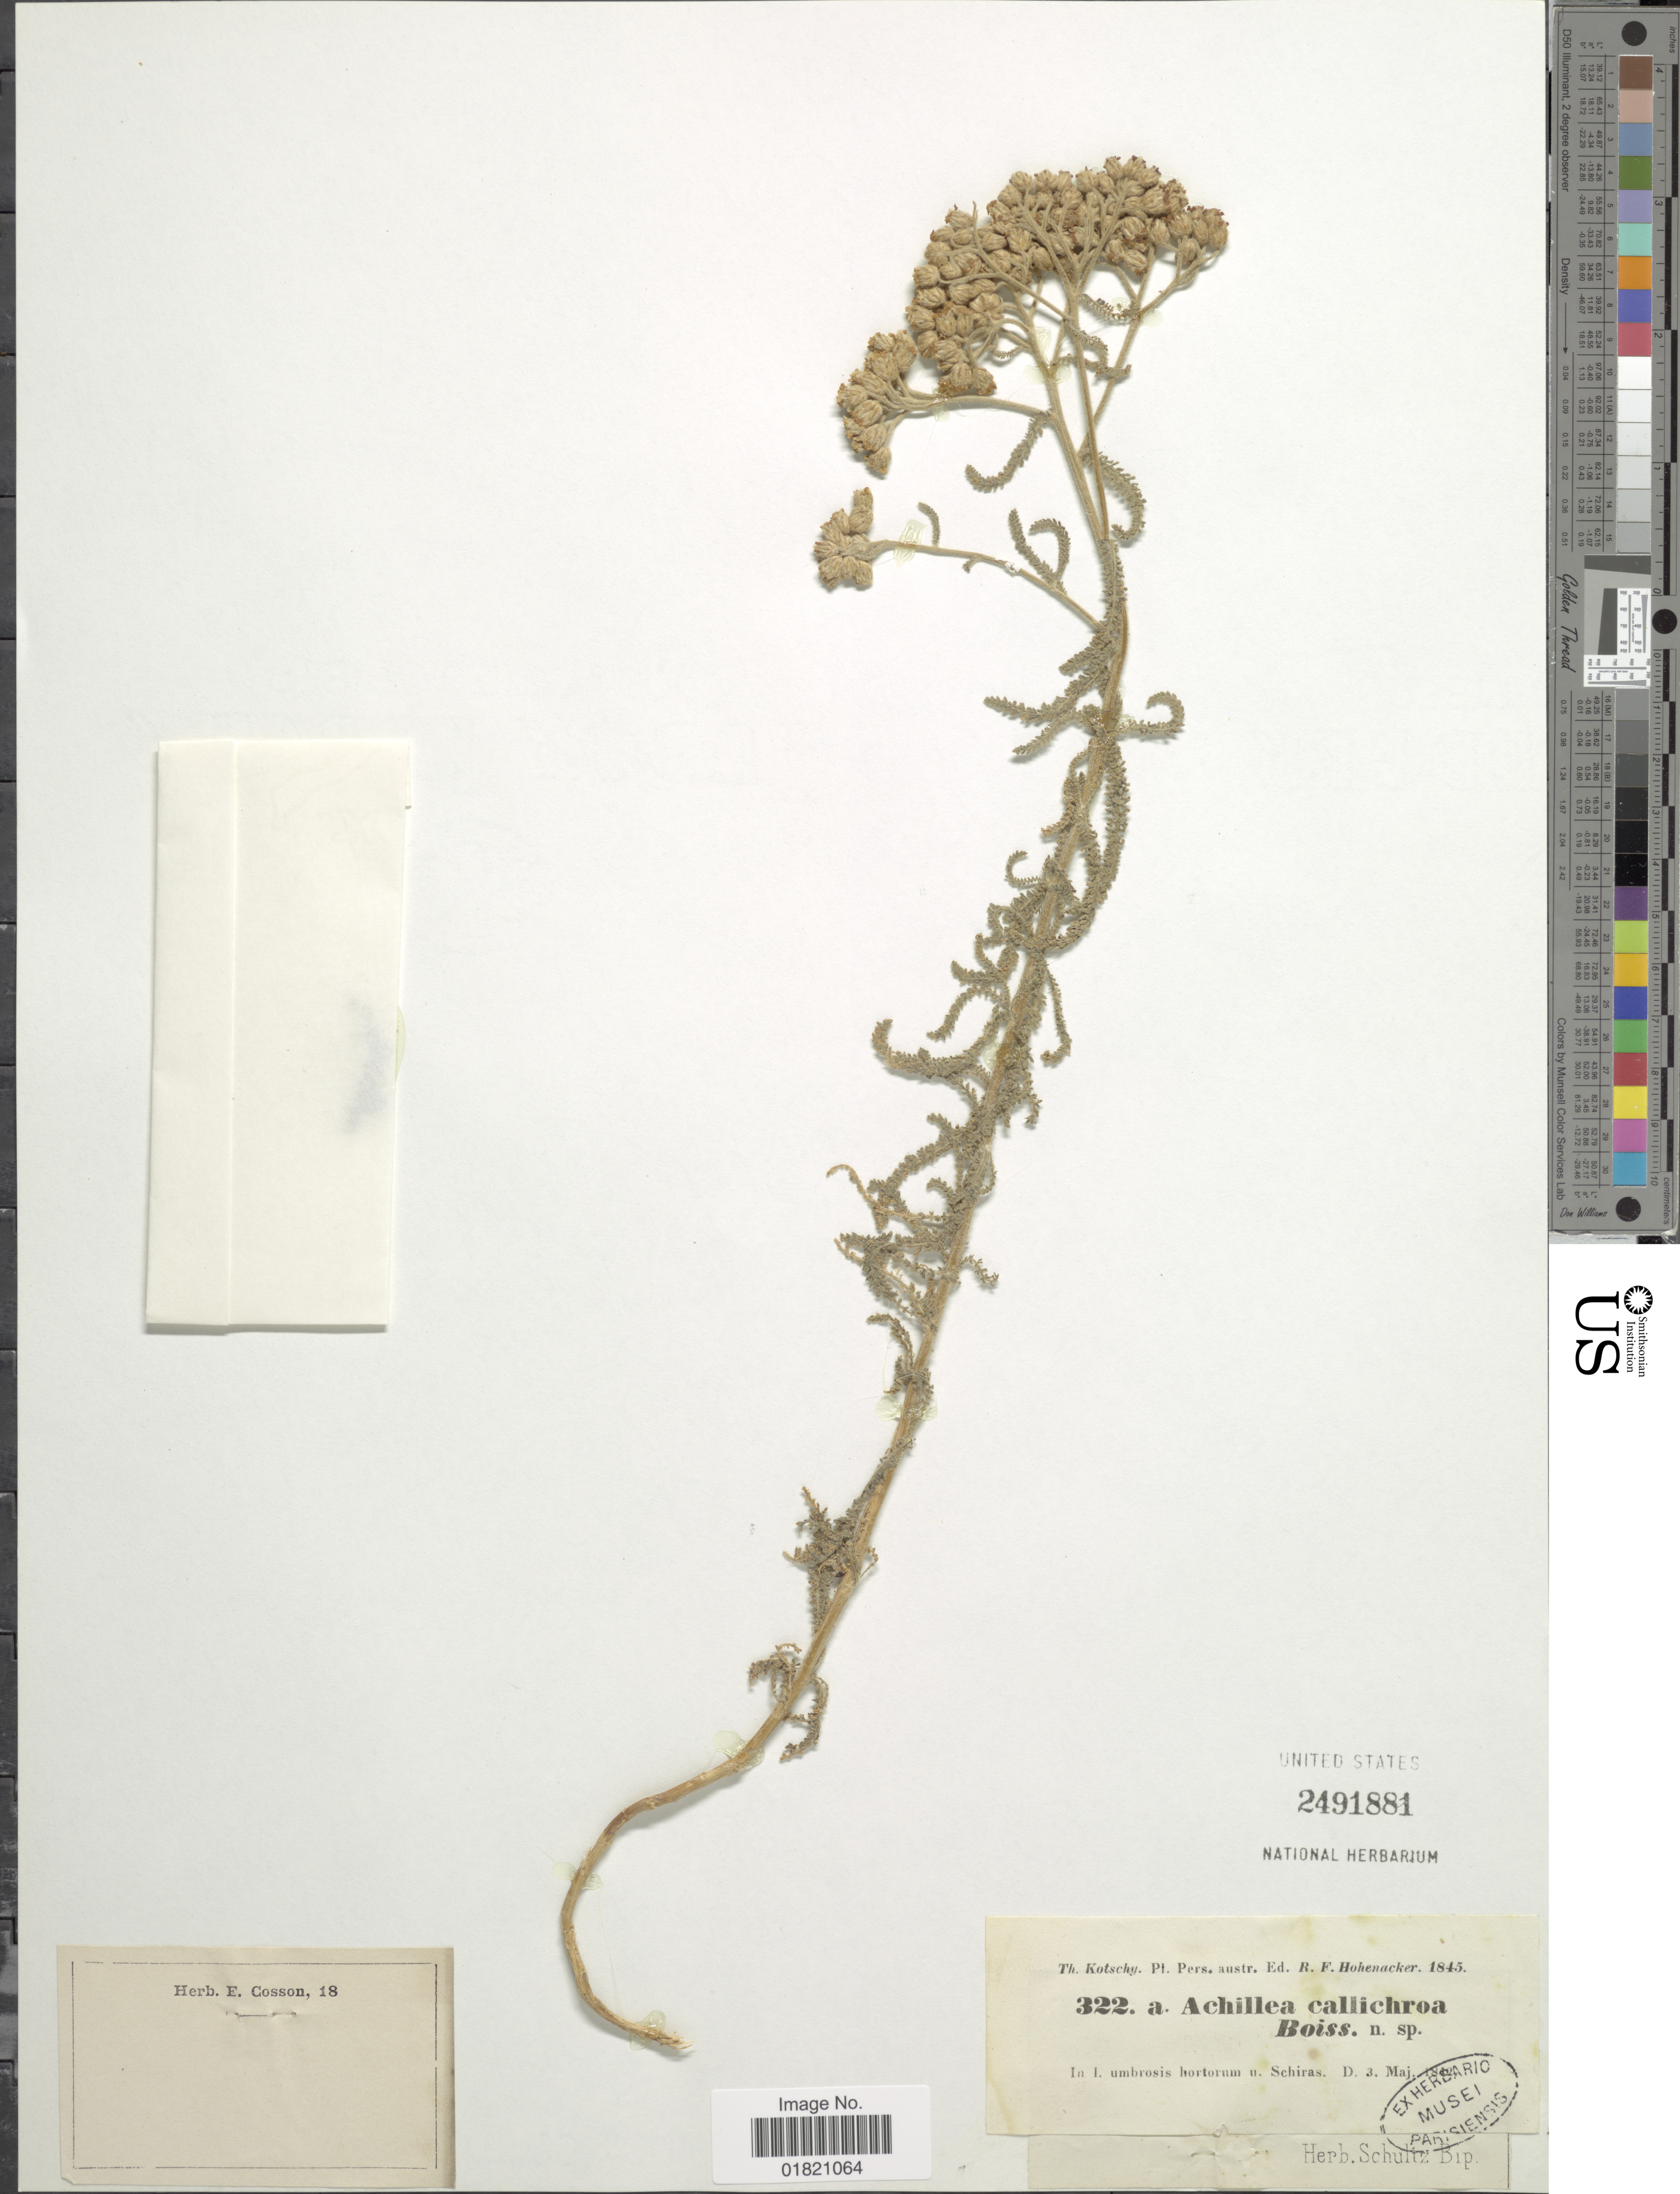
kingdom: Plantae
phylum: Tracheophyta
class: Magnoliopsida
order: Asterales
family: Asteraceae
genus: Achillea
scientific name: Achillea callichroa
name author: Boiss.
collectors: K. G. Kotschy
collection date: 1845-05-03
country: Iran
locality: Pers. austr. in l. umbrosis hortorum u. Schiras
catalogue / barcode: US 2491881